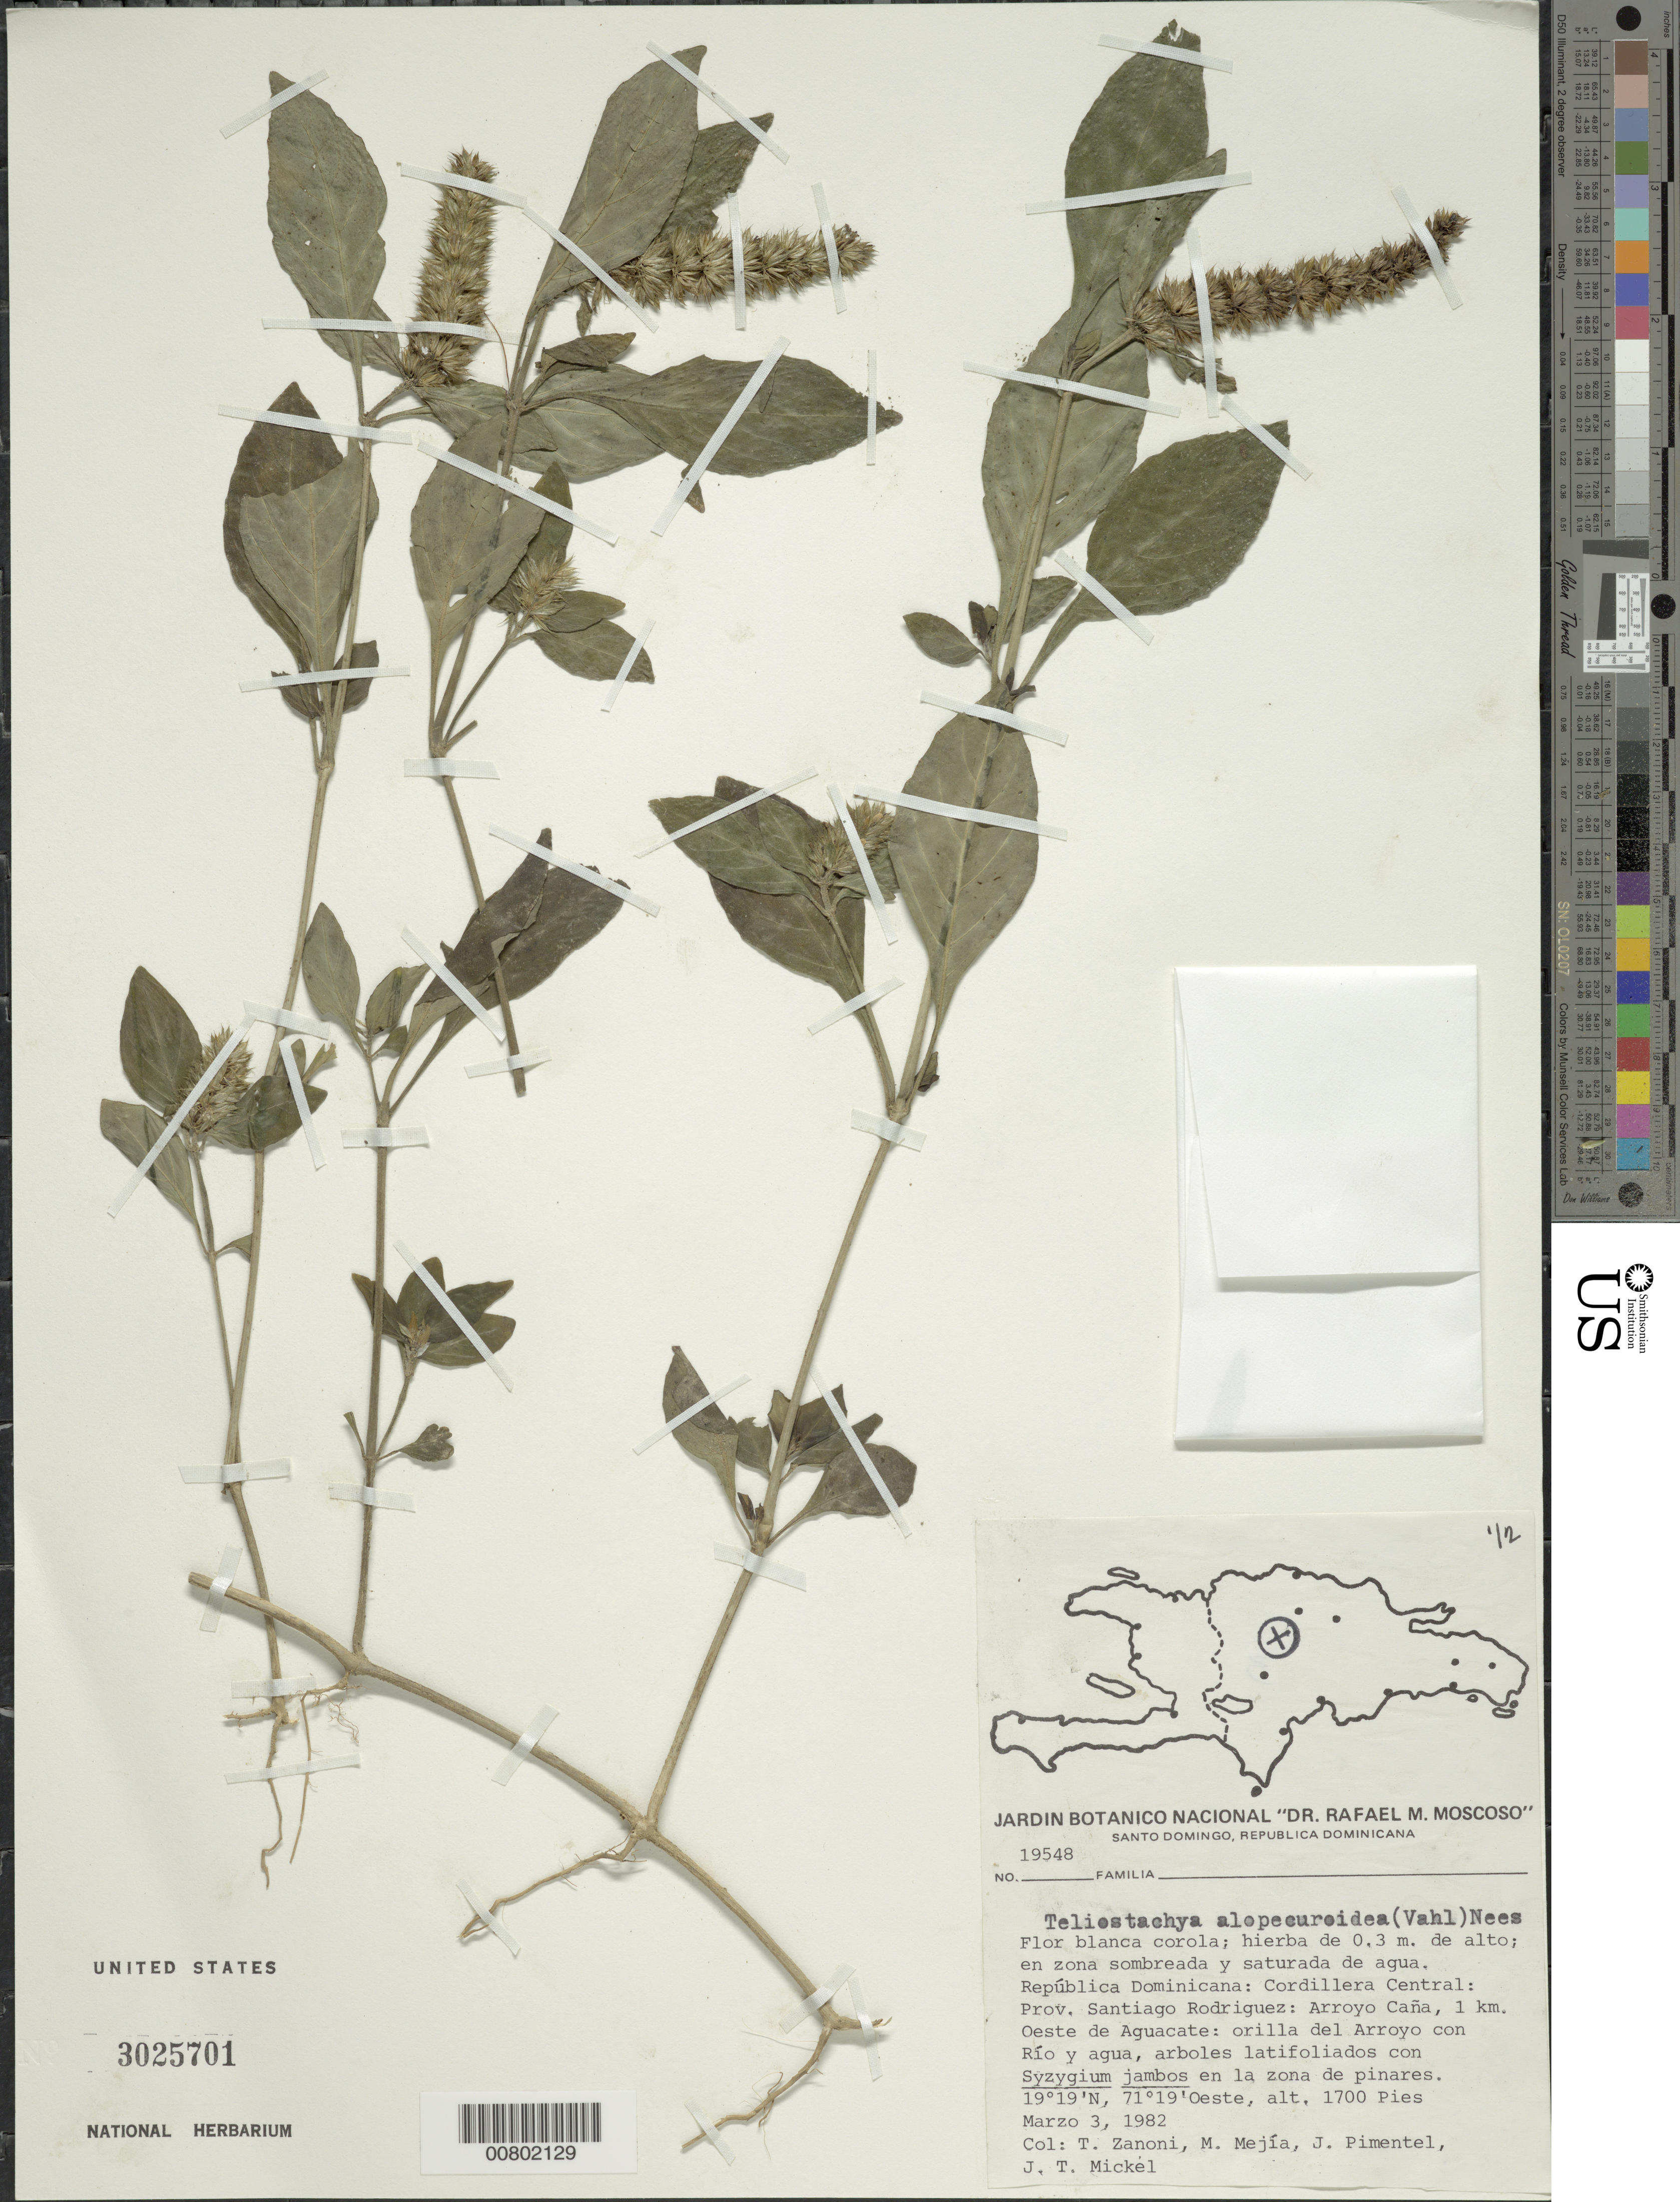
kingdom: Plantae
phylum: Tracheophyta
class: Magnoliopsida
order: Lamiales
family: Acanthaceae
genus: Teliostachya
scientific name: Teliostachya alopecuroidea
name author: (Vahl) Nees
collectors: T. A. Zanoni, M. Mejia, J. Pimentel & J. T. Mickel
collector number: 19548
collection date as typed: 03 Mar 1982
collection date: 1982-03-03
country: Dominican Republic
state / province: Santiago Rodríguez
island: Hispaniola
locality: Cordillera Central; Arroyo Caña, 1 km Oeste de Aguacate; orilla del Arroyo con Río y agua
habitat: En zona sombreada y saturada de agua con arboles latifoliados con Syzygium jambos en la zona de pinares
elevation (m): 518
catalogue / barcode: US 3025701